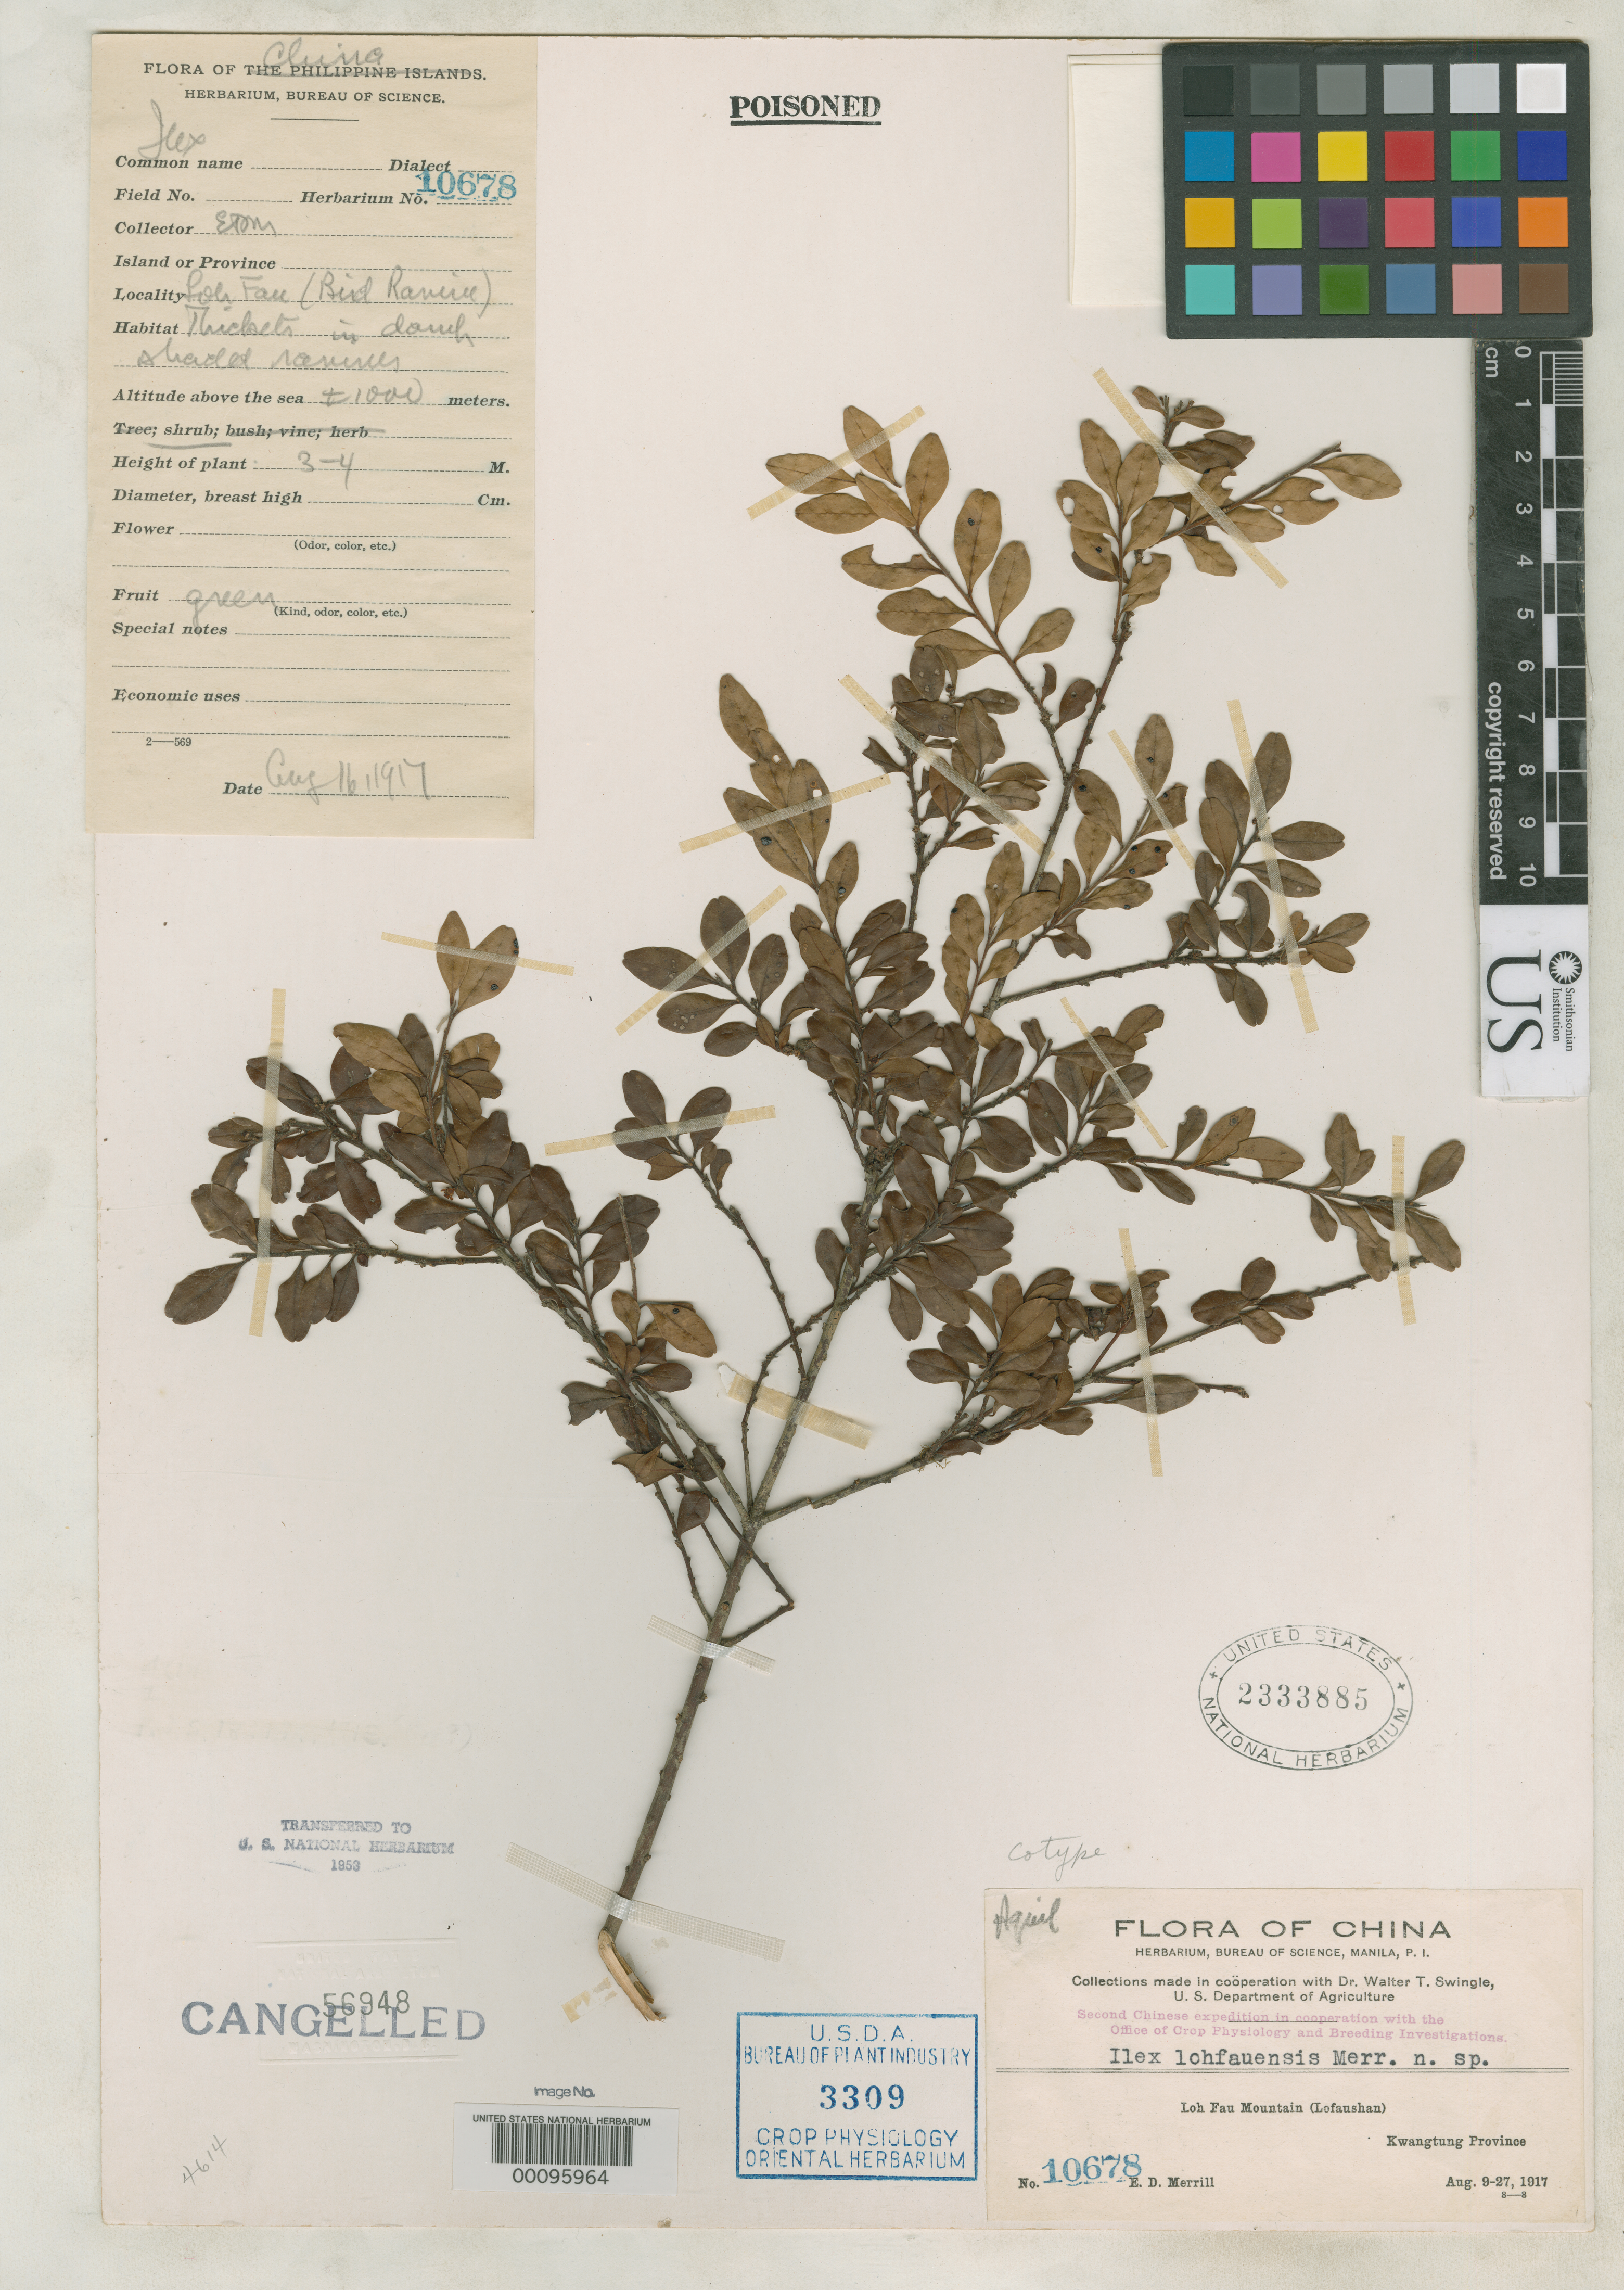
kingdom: Plantae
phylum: Tracheophyta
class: Magnoliopsida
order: Aquifoliales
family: Aquifoliaceae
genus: Ilex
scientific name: Ilex lohfauensis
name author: Merr.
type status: Isotype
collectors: E. D. Merrill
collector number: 10678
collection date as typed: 16 Aug 1917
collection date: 1917-08-16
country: China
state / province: Guangdong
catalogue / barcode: US 2333885